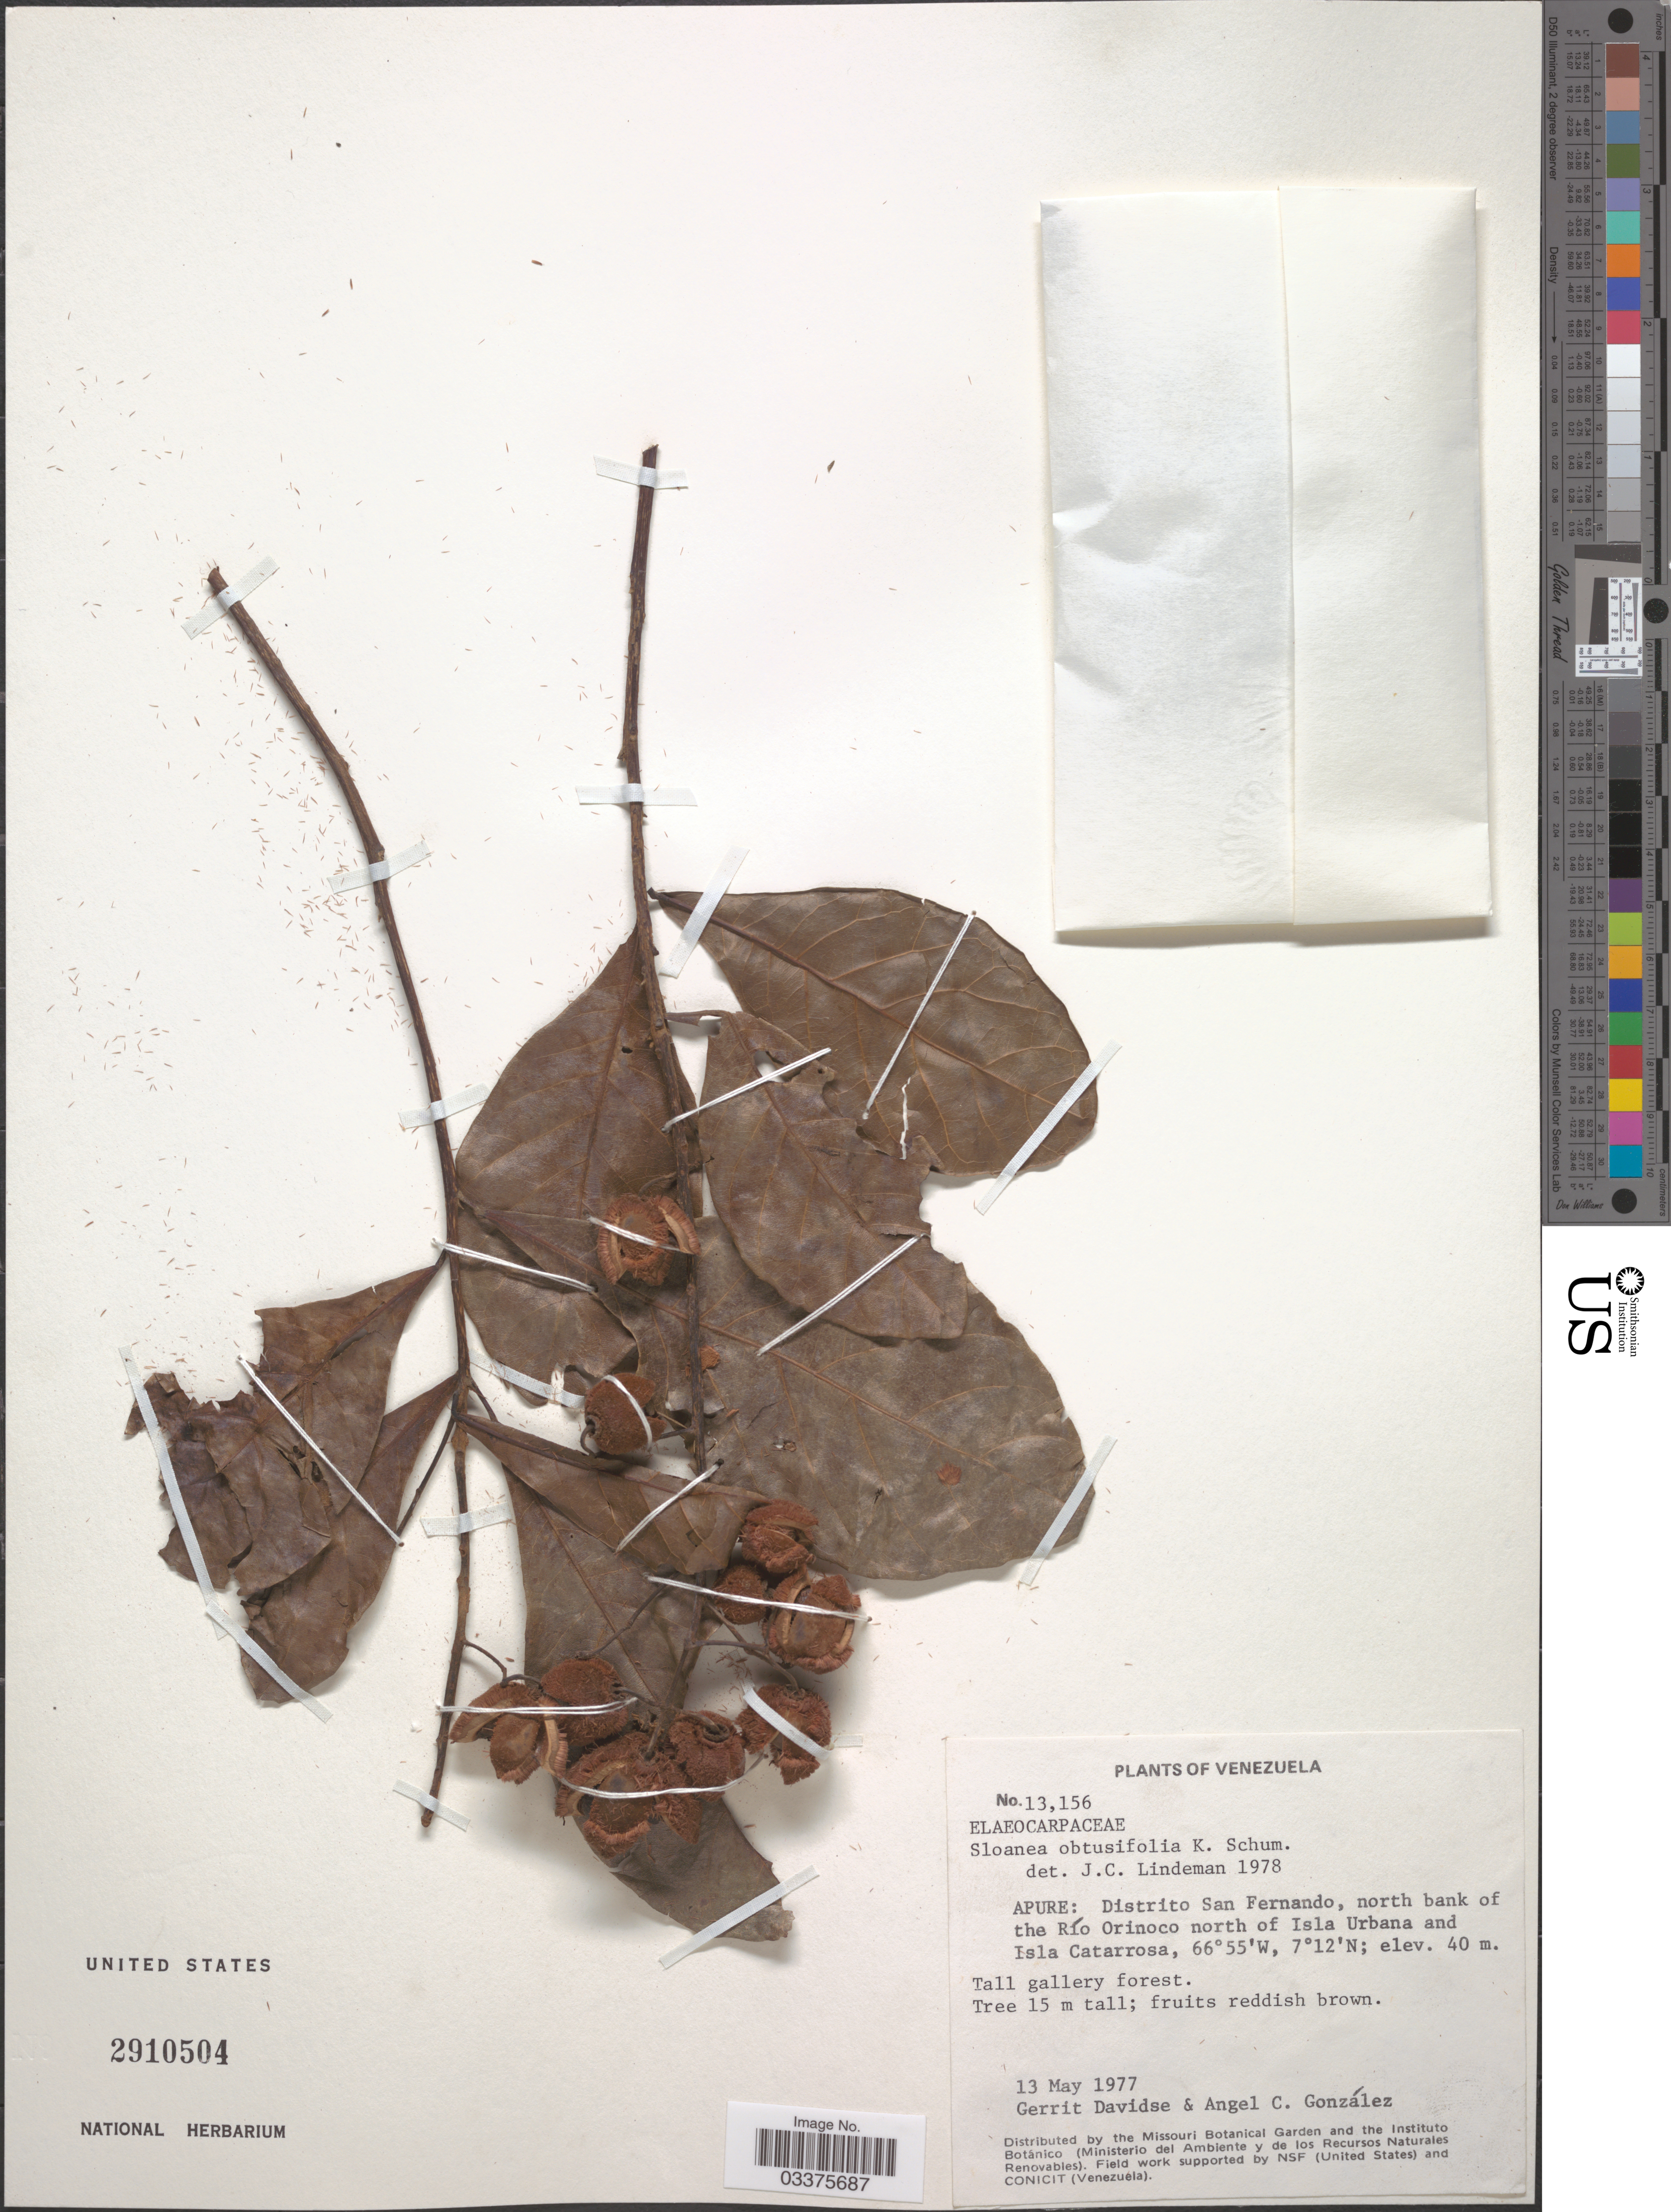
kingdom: Plantae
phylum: Tracheophyta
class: Magnoliopsida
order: Oxalidales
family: Elaeocarpaceae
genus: Sloanea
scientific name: Sloanea obtusifolia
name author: (Moric.) K. Schum.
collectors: G. Davidse & A. C. González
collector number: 13156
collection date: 1977-05-13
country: Venezuela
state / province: Apure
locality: Distrito San Fernando, north bank of the Río Orinoco north of Isla Urbana and Isla Catarrosa.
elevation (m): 40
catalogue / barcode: US 2910504